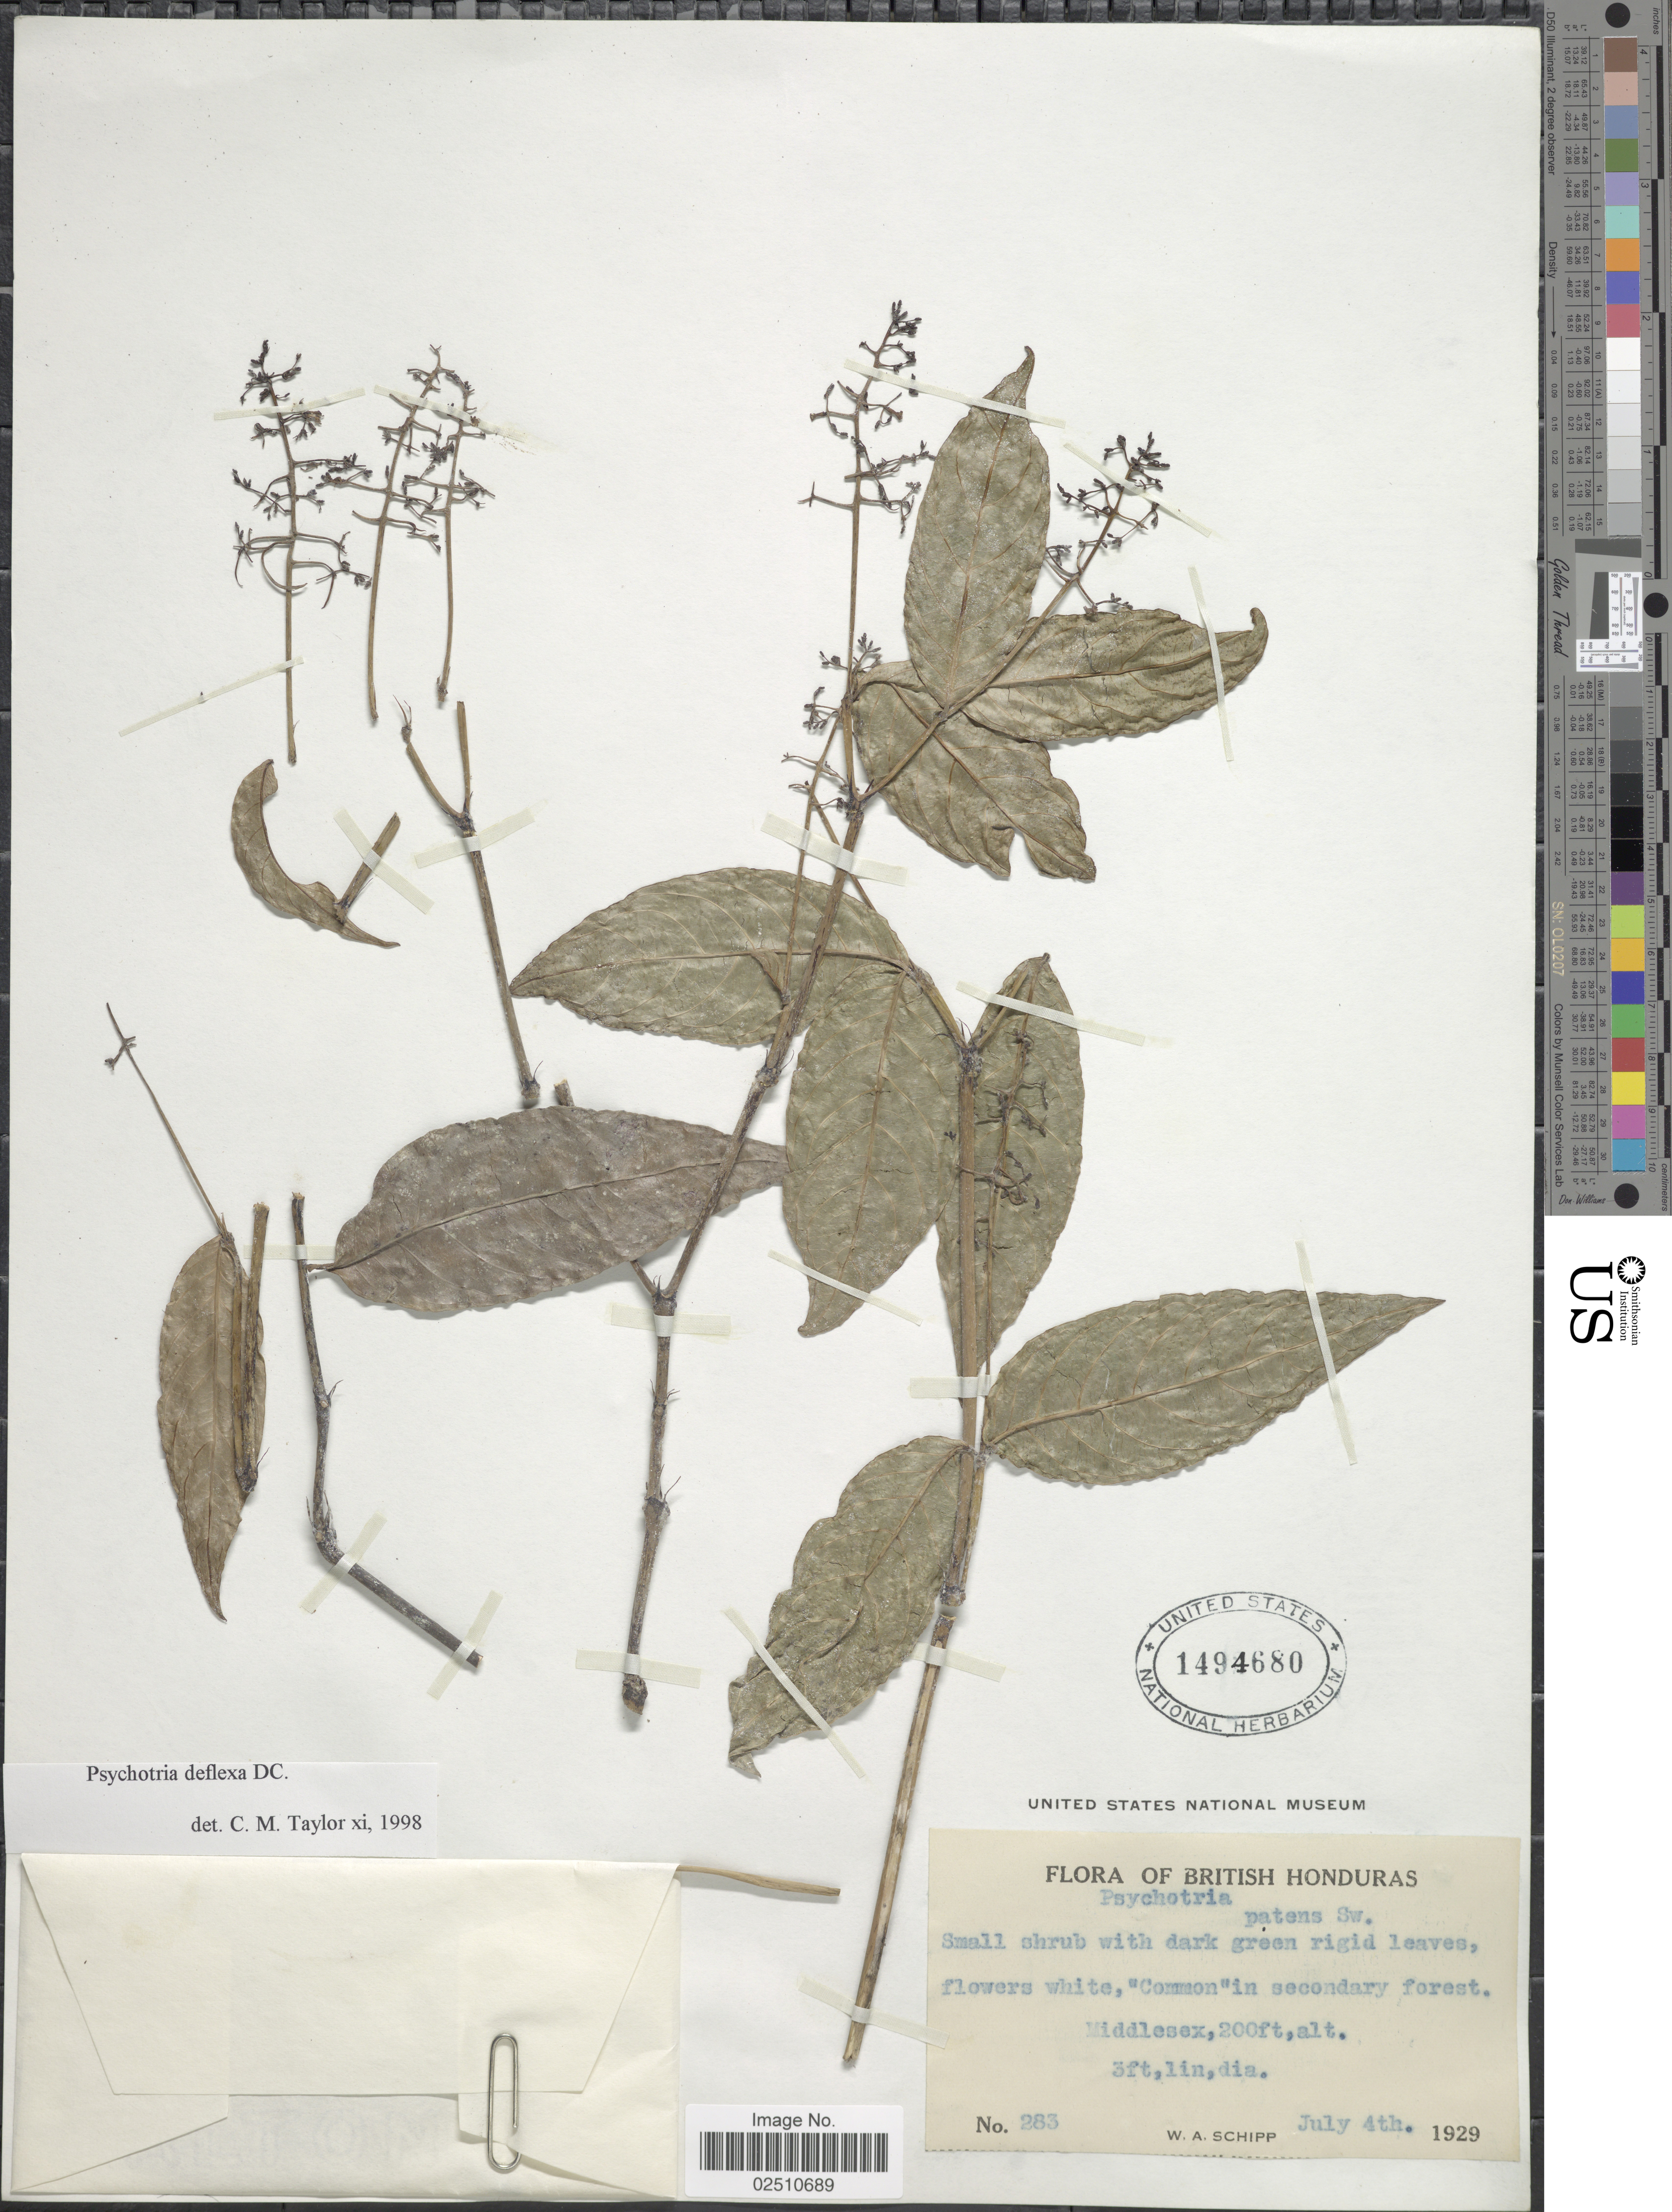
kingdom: Plantae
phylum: Tracheophyta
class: Magnoliopsida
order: Gentianales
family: Rubiaceae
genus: Psychotria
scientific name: Psychotria deflexa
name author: DC.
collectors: W. Schipp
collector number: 283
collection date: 1929-07-04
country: Belize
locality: British Honduras, Middlesex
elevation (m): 61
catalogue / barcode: US 1494680